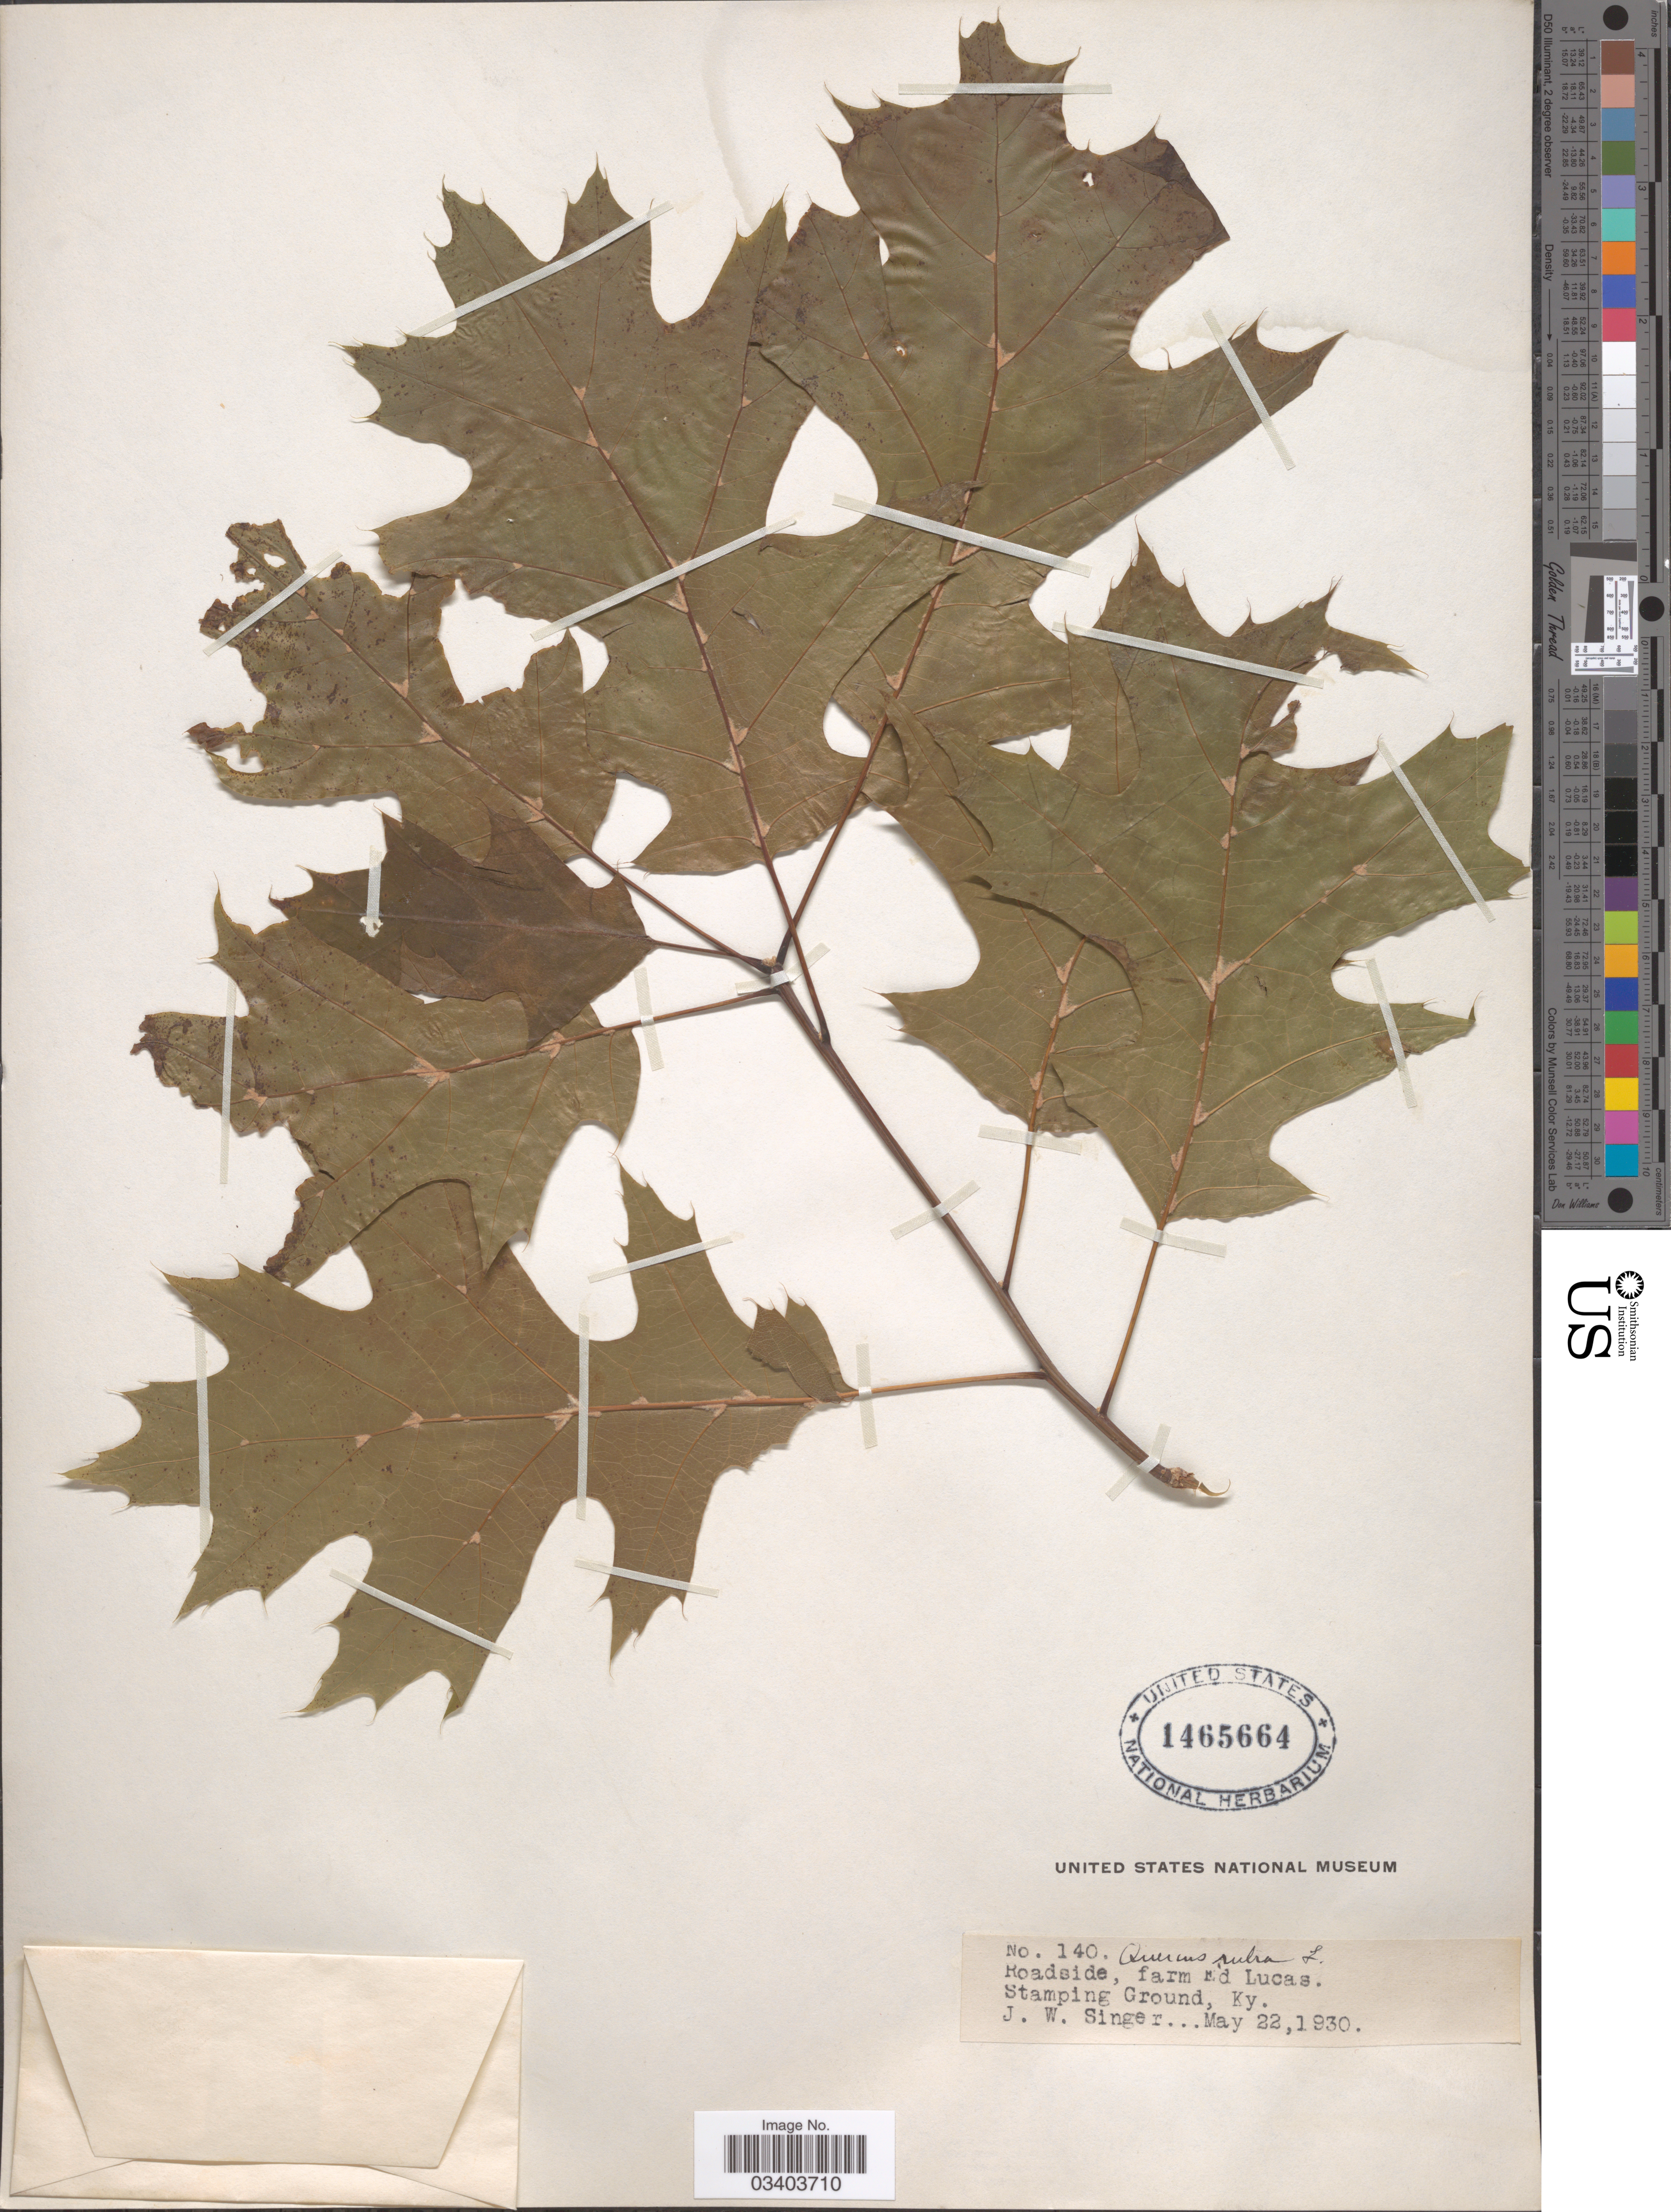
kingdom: Plantae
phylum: Tracheophyta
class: Magnoliopsida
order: Fagales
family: Fagaceae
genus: Quercus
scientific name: Quercus borealis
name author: F. Michx.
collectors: J. EW. Singer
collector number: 140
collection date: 1930-05-22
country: United States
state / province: Kentucky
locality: Roadside, farm Ed Lucas, Stamping Ground.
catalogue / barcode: US 1465664